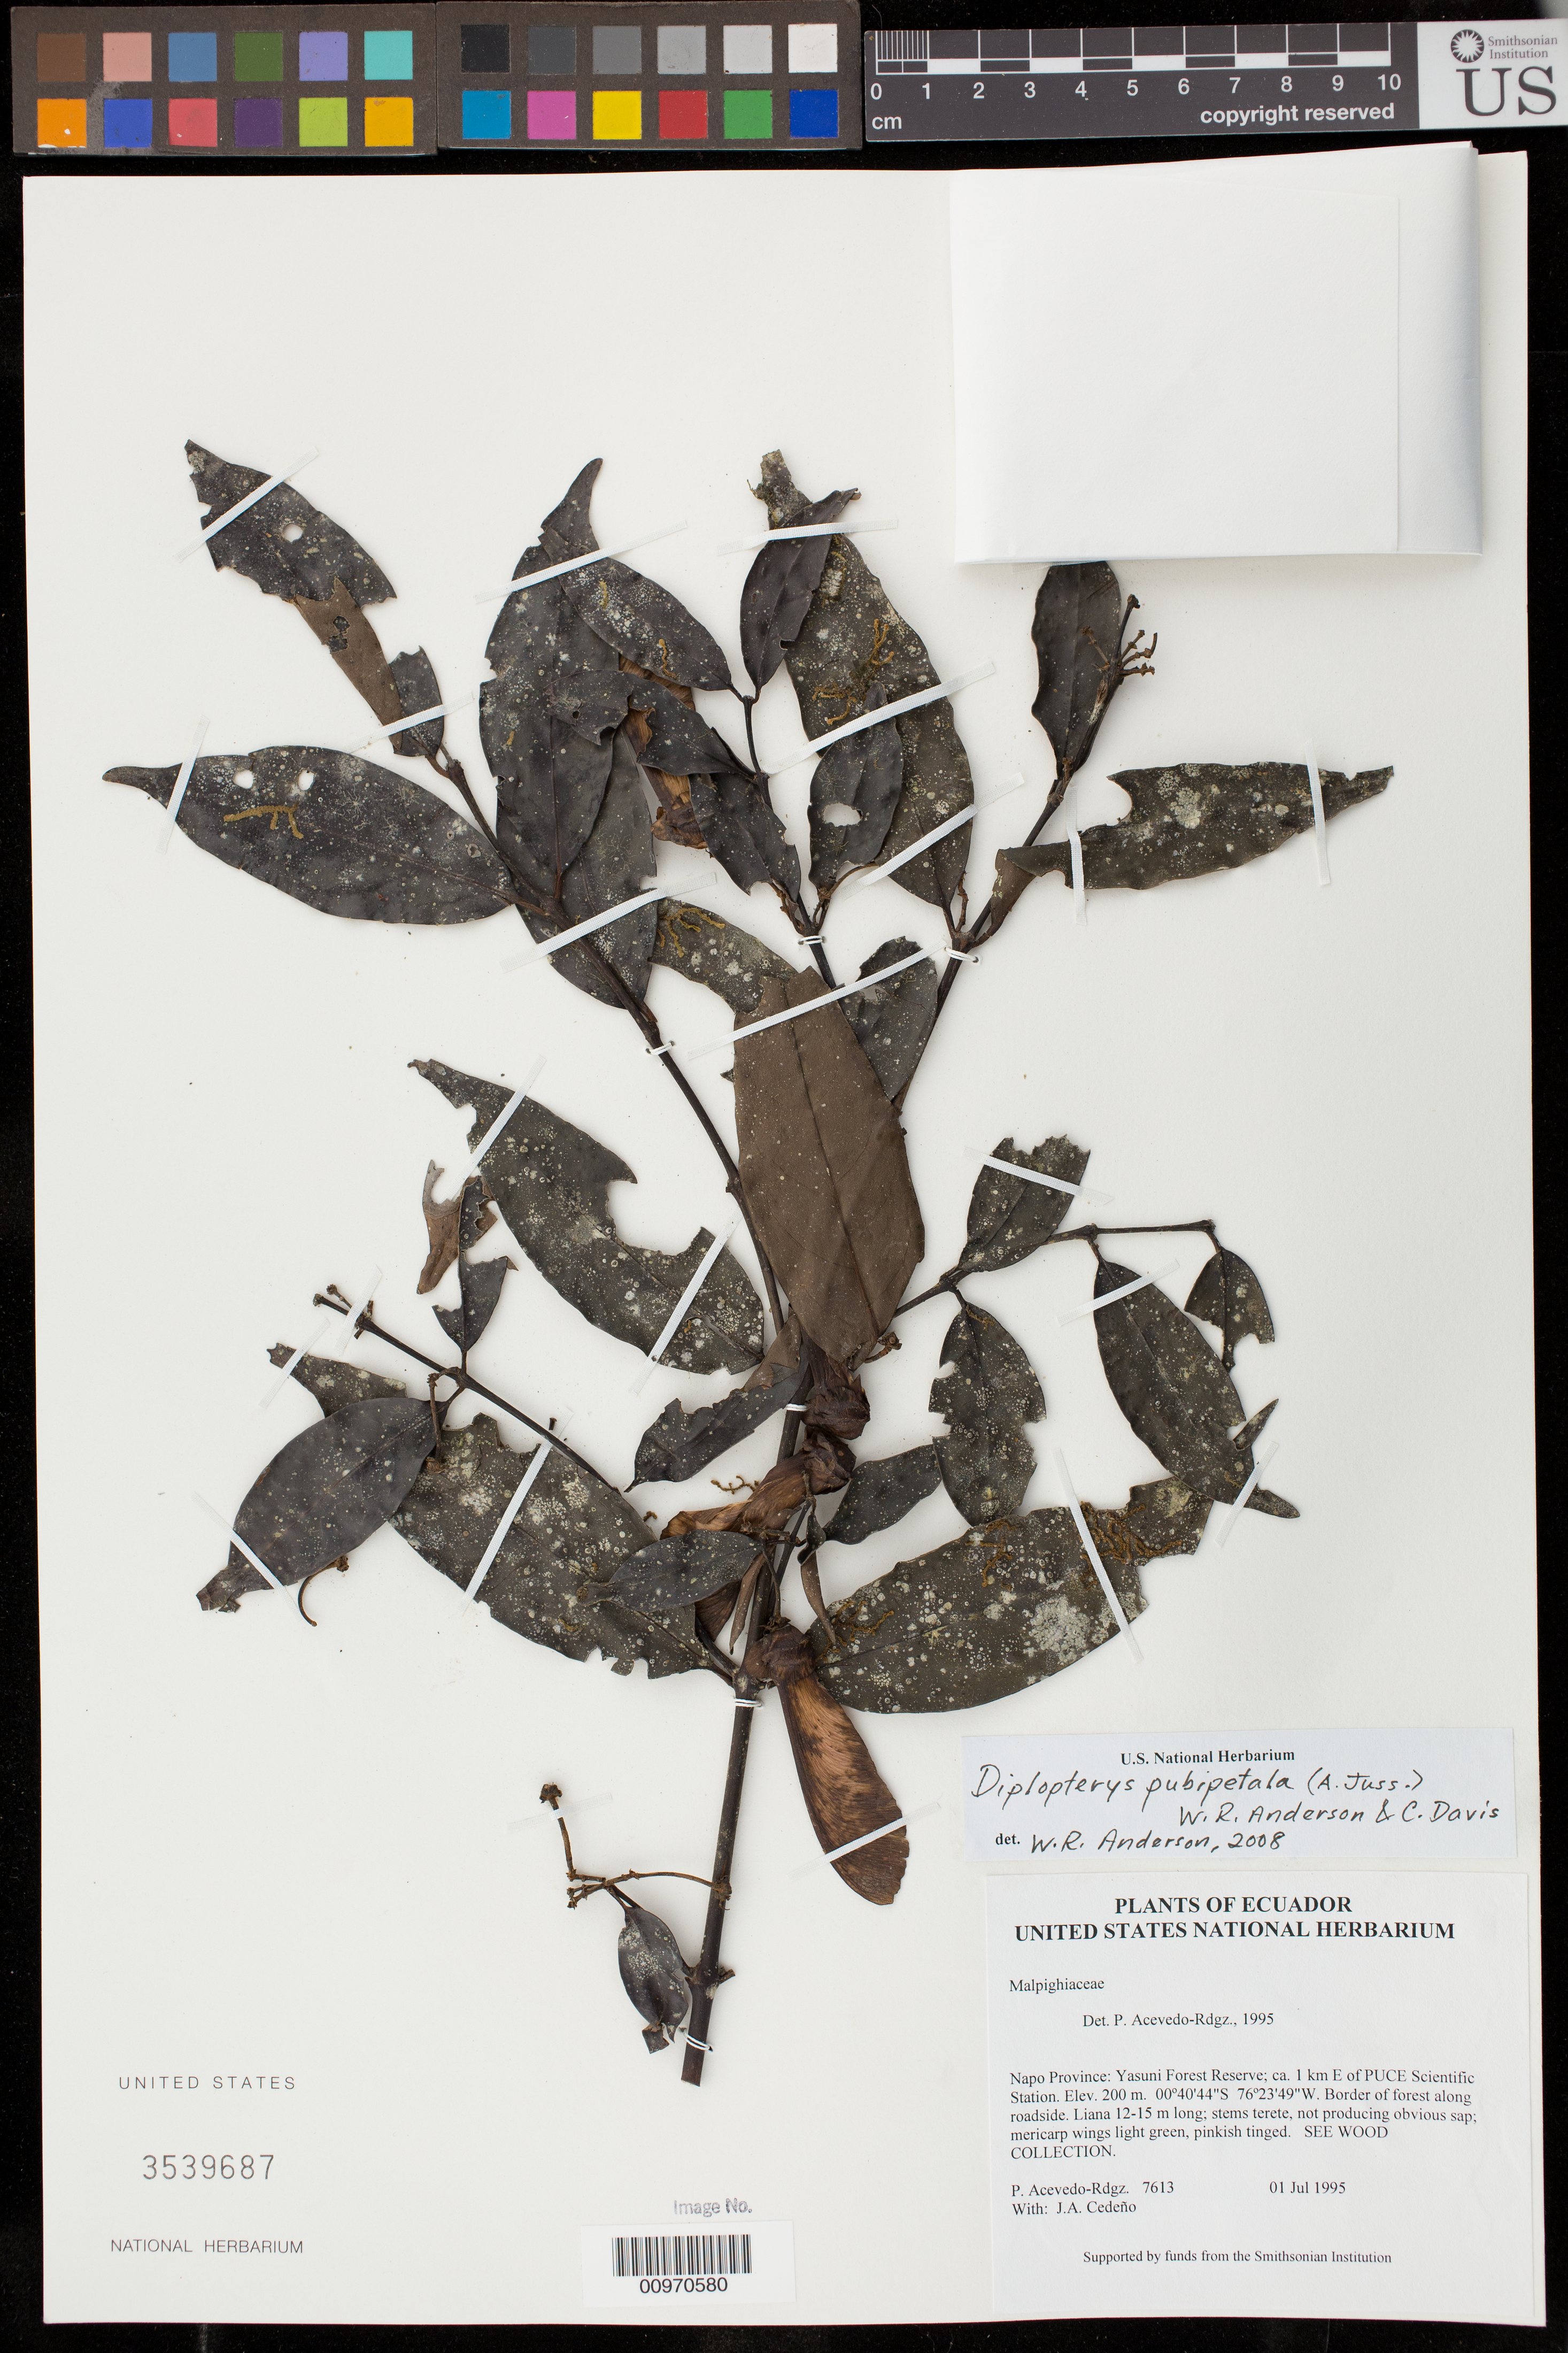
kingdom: Plantae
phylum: Tracheophyta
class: Magnoliopsida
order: Malpighiales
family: Malpighiaceae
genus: Diplopterys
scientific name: Diplopterys pubipetala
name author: (A. Juss.) W.R. Anderson & C. Davis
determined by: Anderson, W. R., (MICH), University of Michigan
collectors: P. Acevedo-Rodr. & J. A. Cedeño M.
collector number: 7613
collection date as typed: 01 Jul 1995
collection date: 1995-07-01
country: Ecuador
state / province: Napo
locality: Napo Province: Yasuni Forest Reserve; ca. 1 km E of Pontificia Universidad Católica del Ecuador Scientific Station.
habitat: Border of forest along roadside.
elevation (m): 200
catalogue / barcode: US 3539687